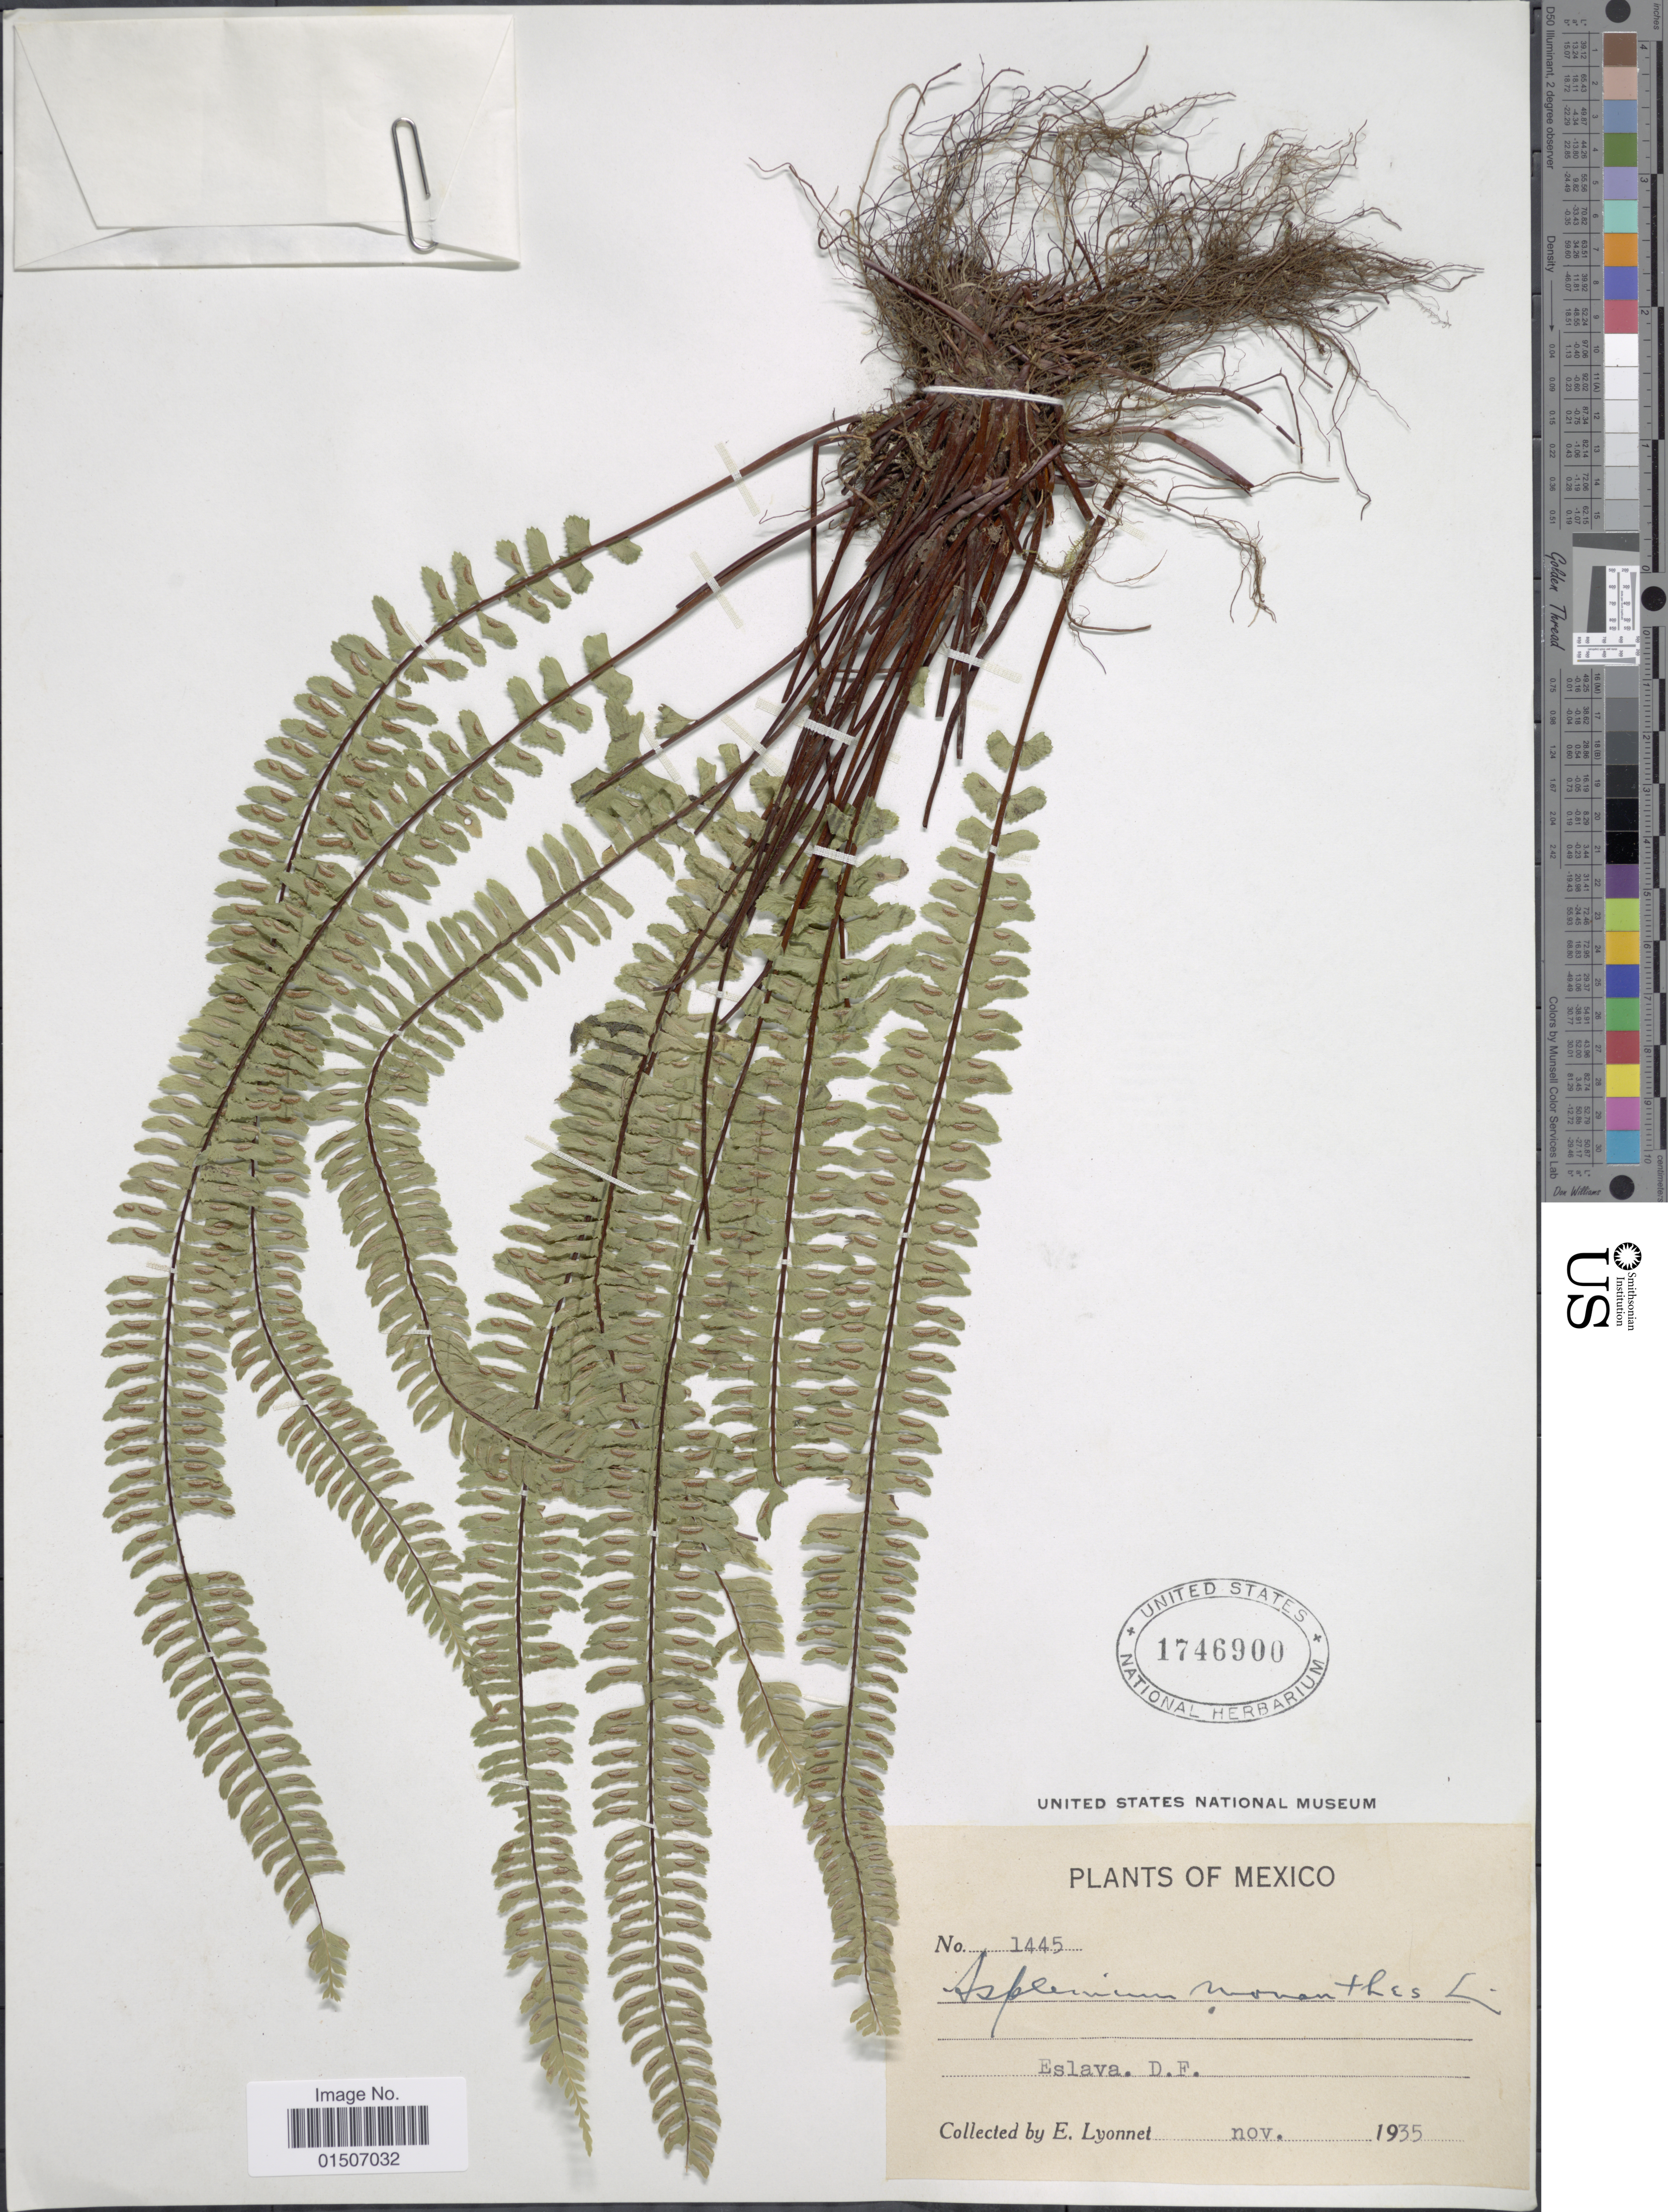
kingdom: Plantae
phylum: Tracheophyta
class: Polypodiopsida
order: Polypodiales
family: Aspleniaceae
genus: Asplenium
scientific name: Asplenium monanthes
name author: L.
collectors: E. Lyonnet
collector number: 1445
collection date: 1935-11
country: Mexico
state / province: Distrito Federal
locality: Eslava. D.F.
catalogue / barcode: US 1746900